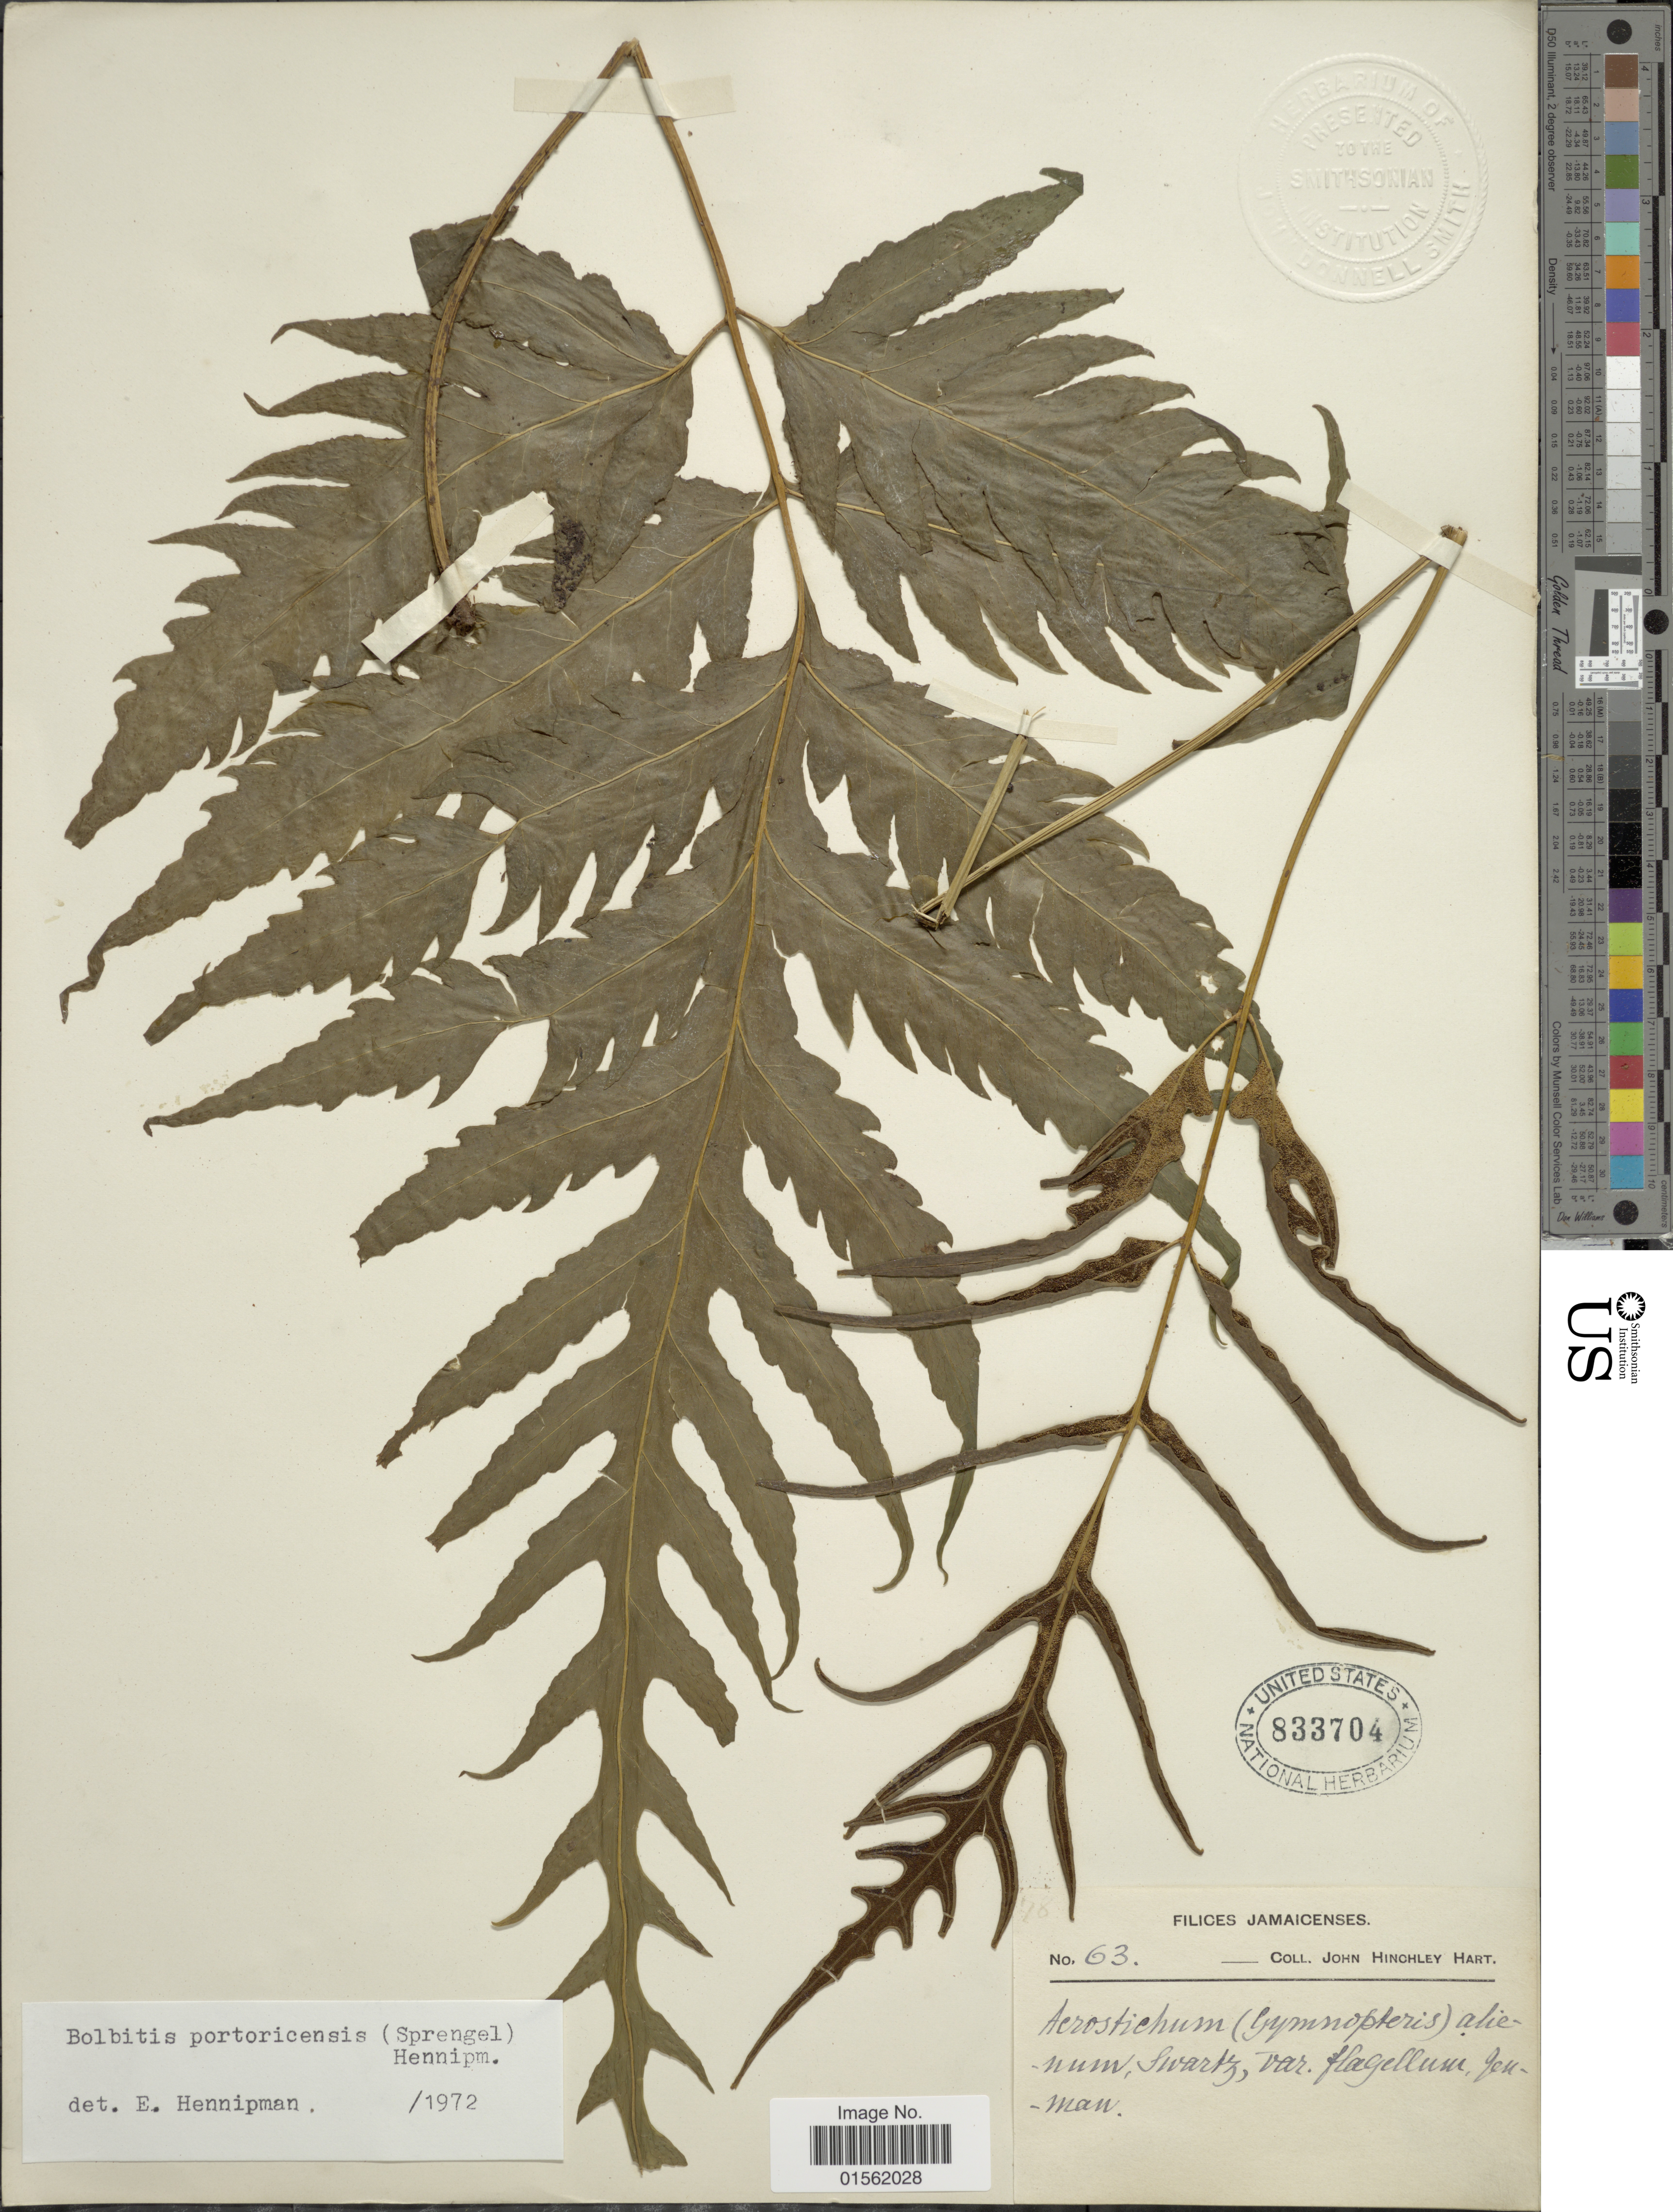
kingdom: Plantae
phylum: Tracheophyta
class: Polypodiopsida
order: Polypodiales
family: Dryopteridaceae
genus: Bolbitis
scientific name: Bolbitis portoricensis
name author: (Spreng.) Hennipman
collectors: J. H. Hart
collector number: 63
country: Jamaica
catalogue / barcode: US 833704